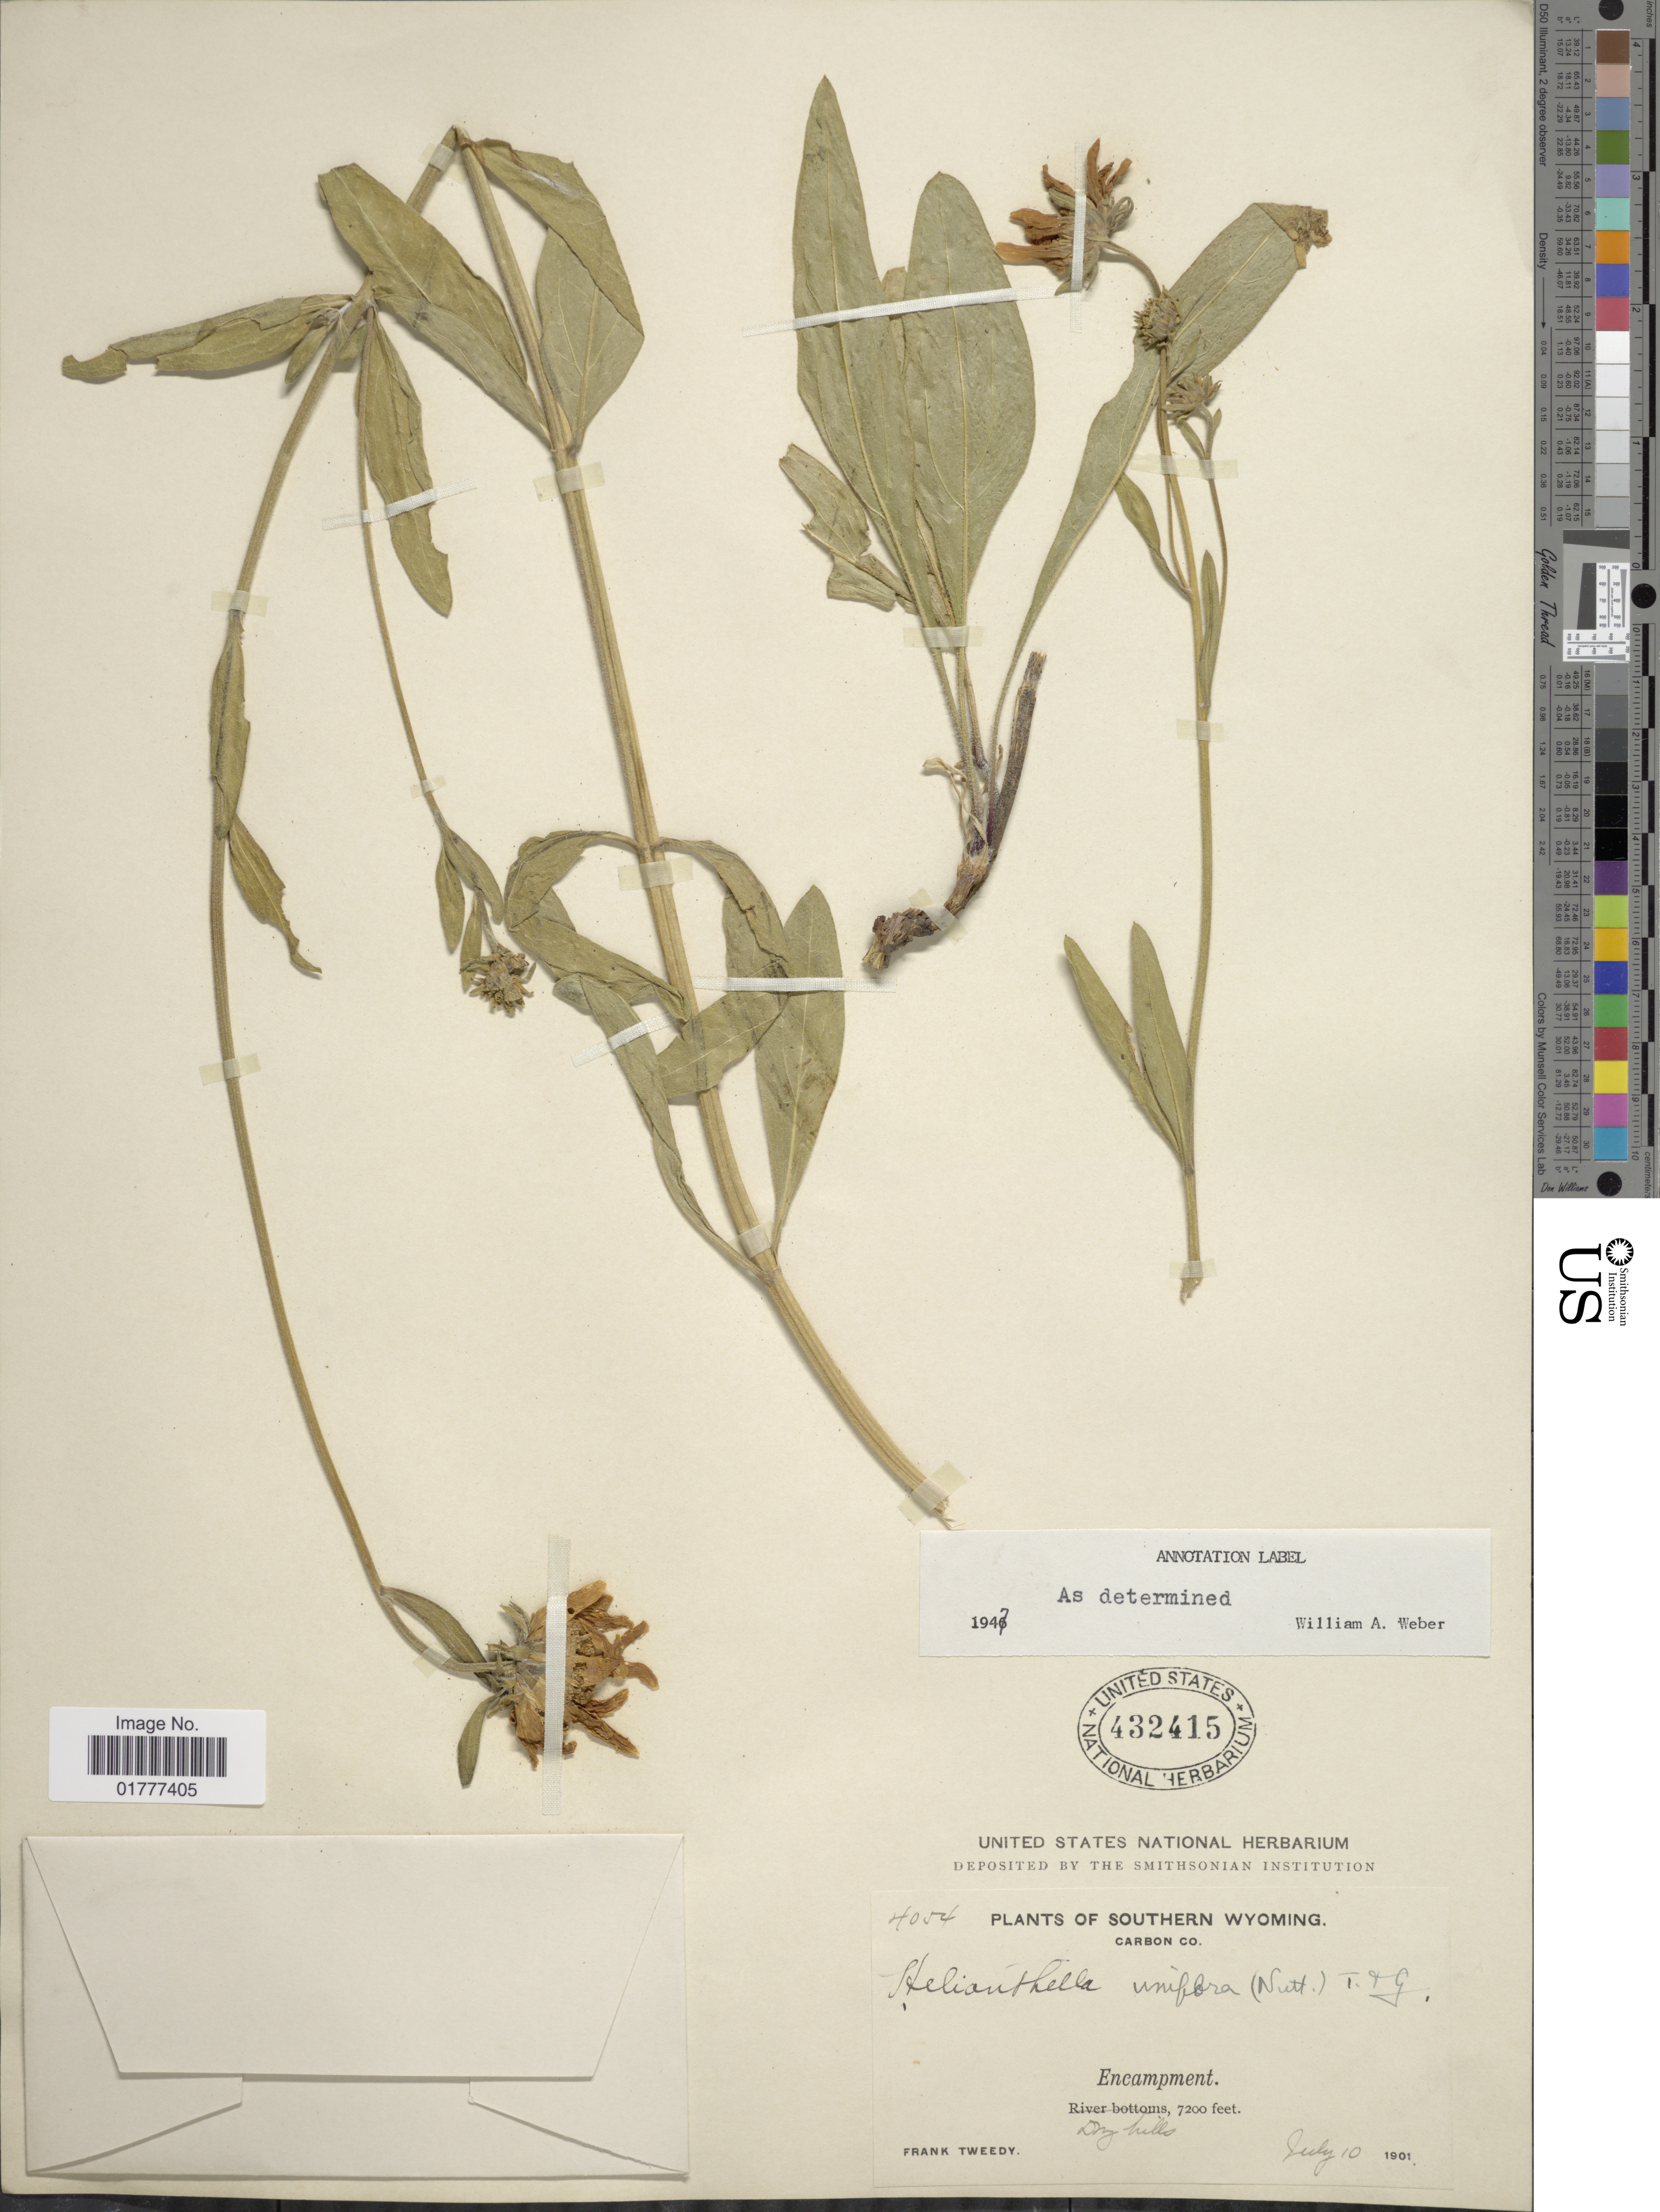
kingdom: Plantae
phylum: Tracheophyta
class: Magnoliopsida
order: Asterales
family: Asteraceae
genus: Helianthella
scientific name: Helianthella uniflora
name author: Torr. & A. Gray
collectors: F. Tweedy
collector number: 4054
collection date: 1901-07-10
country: United States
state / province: Wyoming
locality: Southern Wyoming, Encampment, dry hills,Carbon Co.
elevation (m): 2195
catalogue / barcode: US 432415